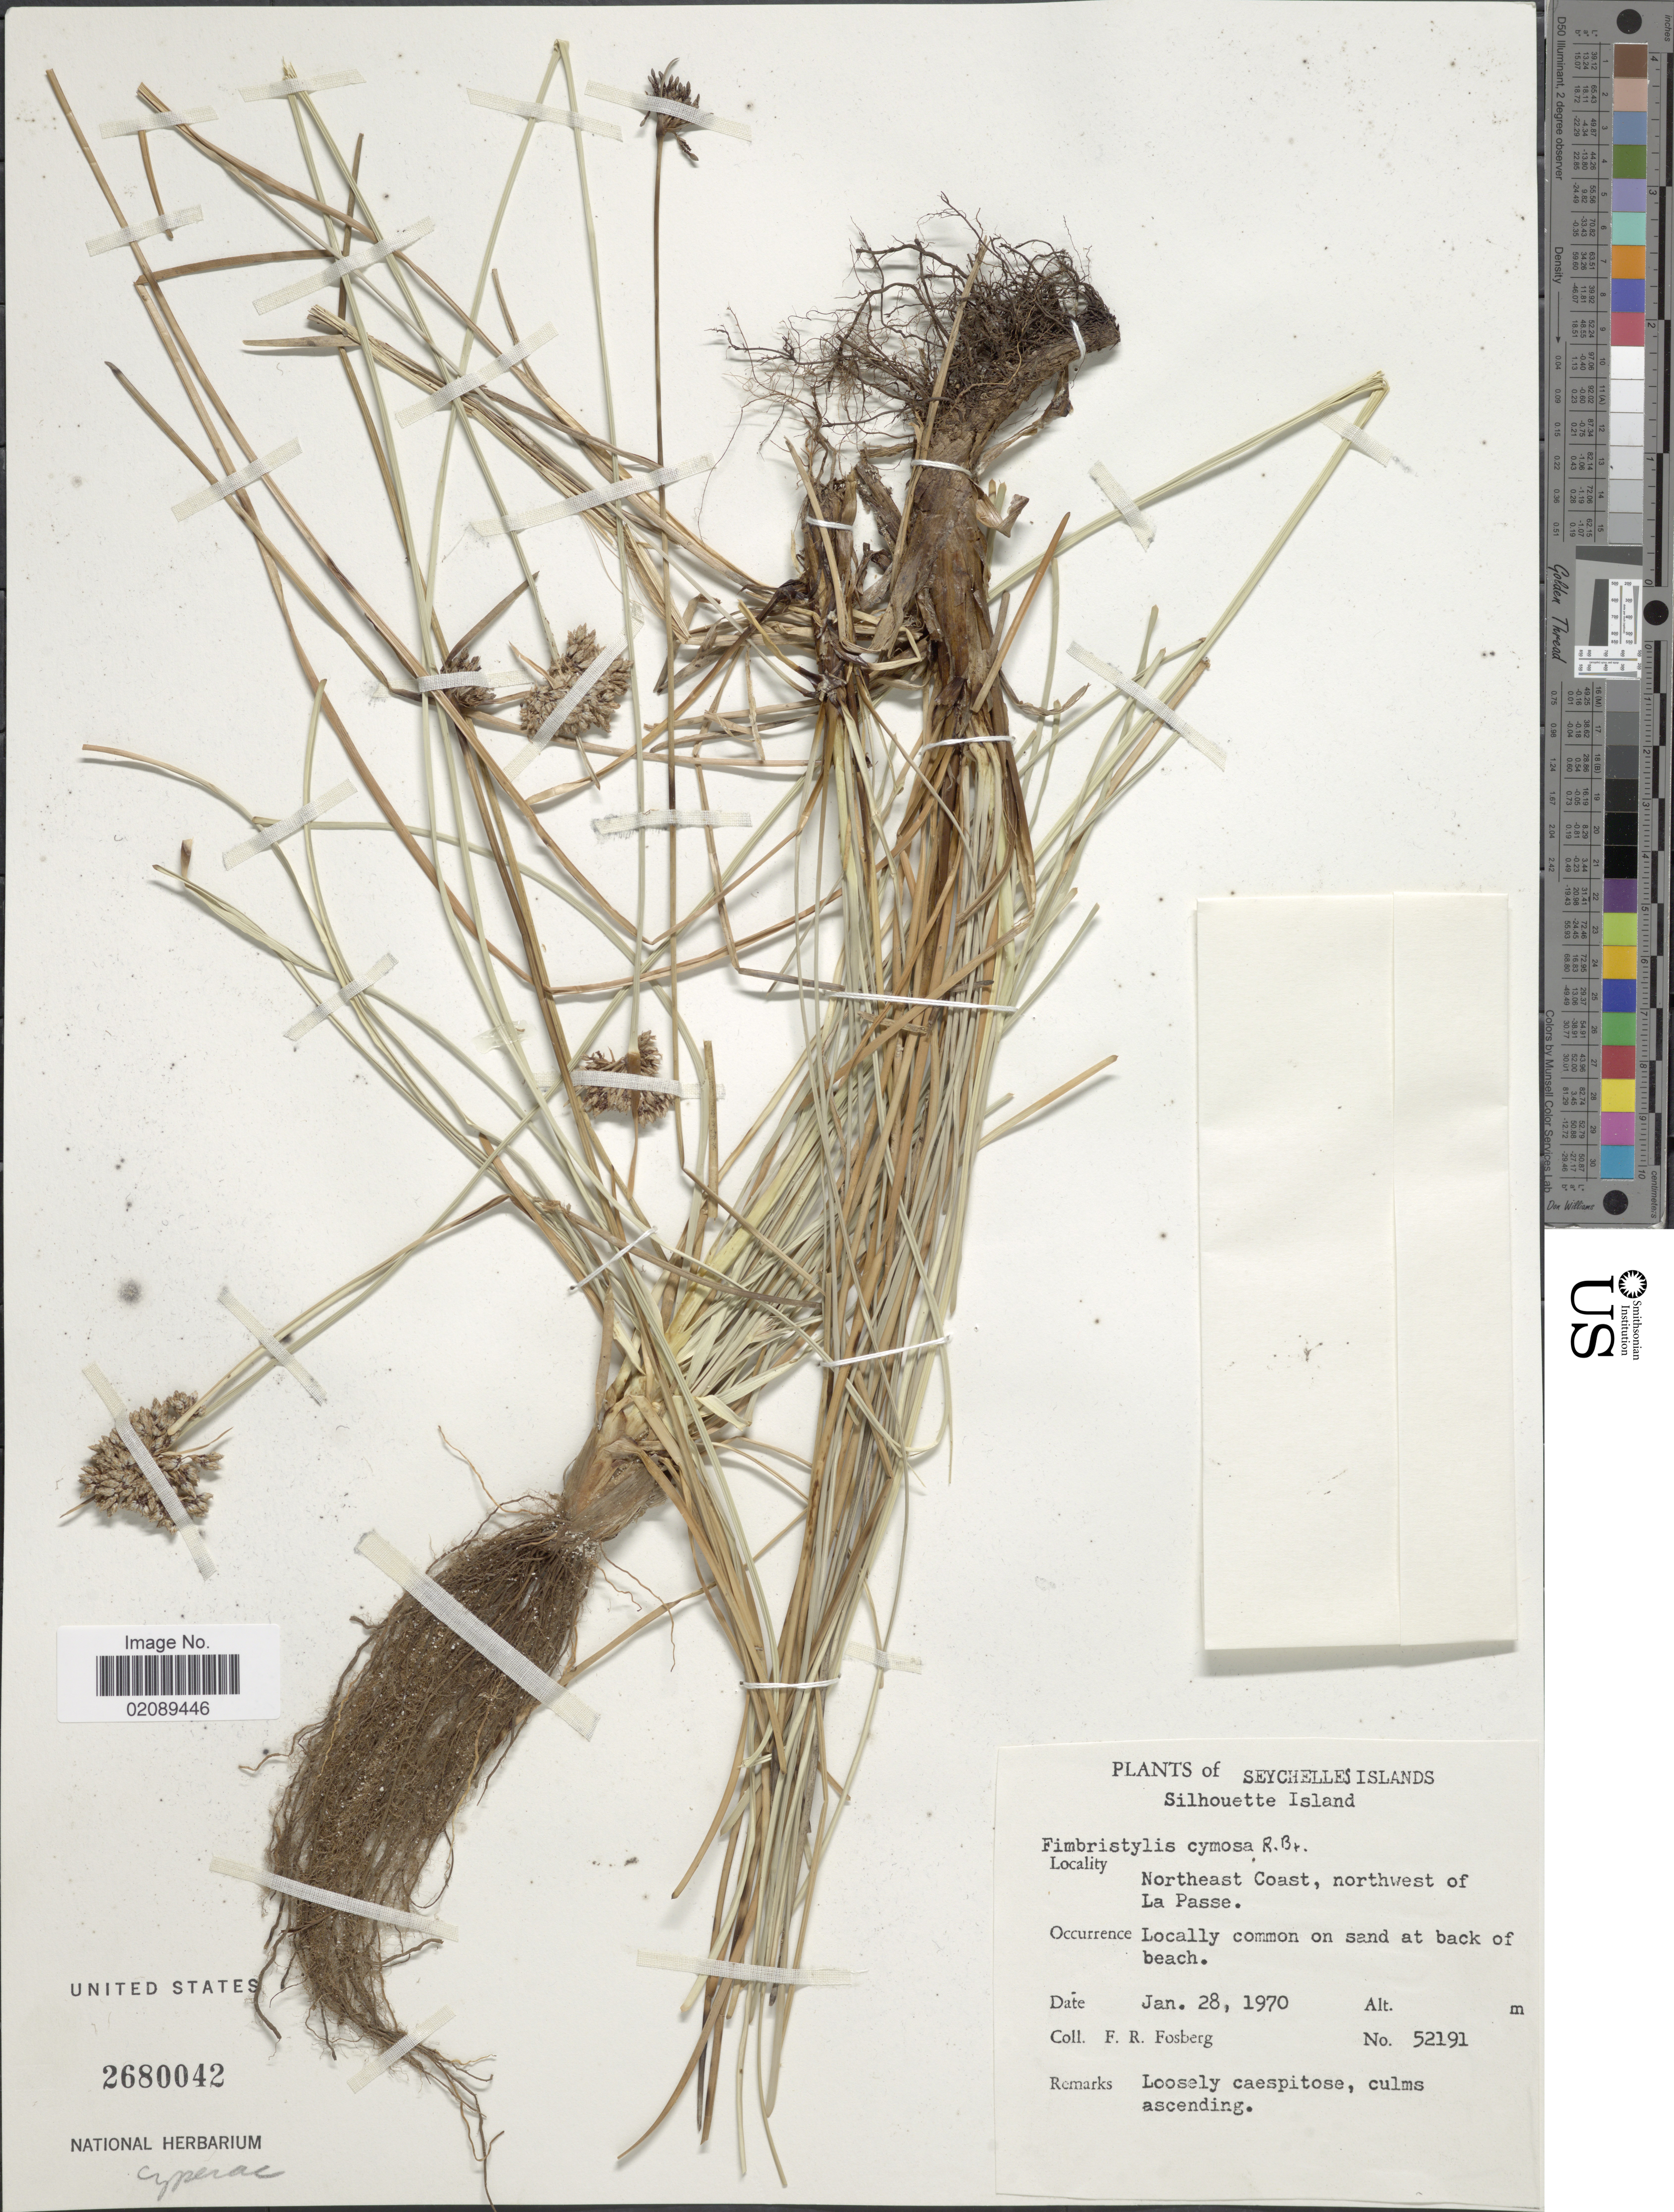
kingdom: Plantae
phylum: Tracheophyta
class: Liliopsida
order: Poales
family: Cyperaceae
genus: Fimbristylis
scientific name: Fimbristylis cymosa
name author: R. Br.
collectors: F. R. Fosberg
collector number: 52191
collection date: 1970-01-28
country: Seychelles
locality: Silhouette Island, northeast Coast, northwest of La Passe, common on sand at back of beach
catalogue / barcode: US 2680042